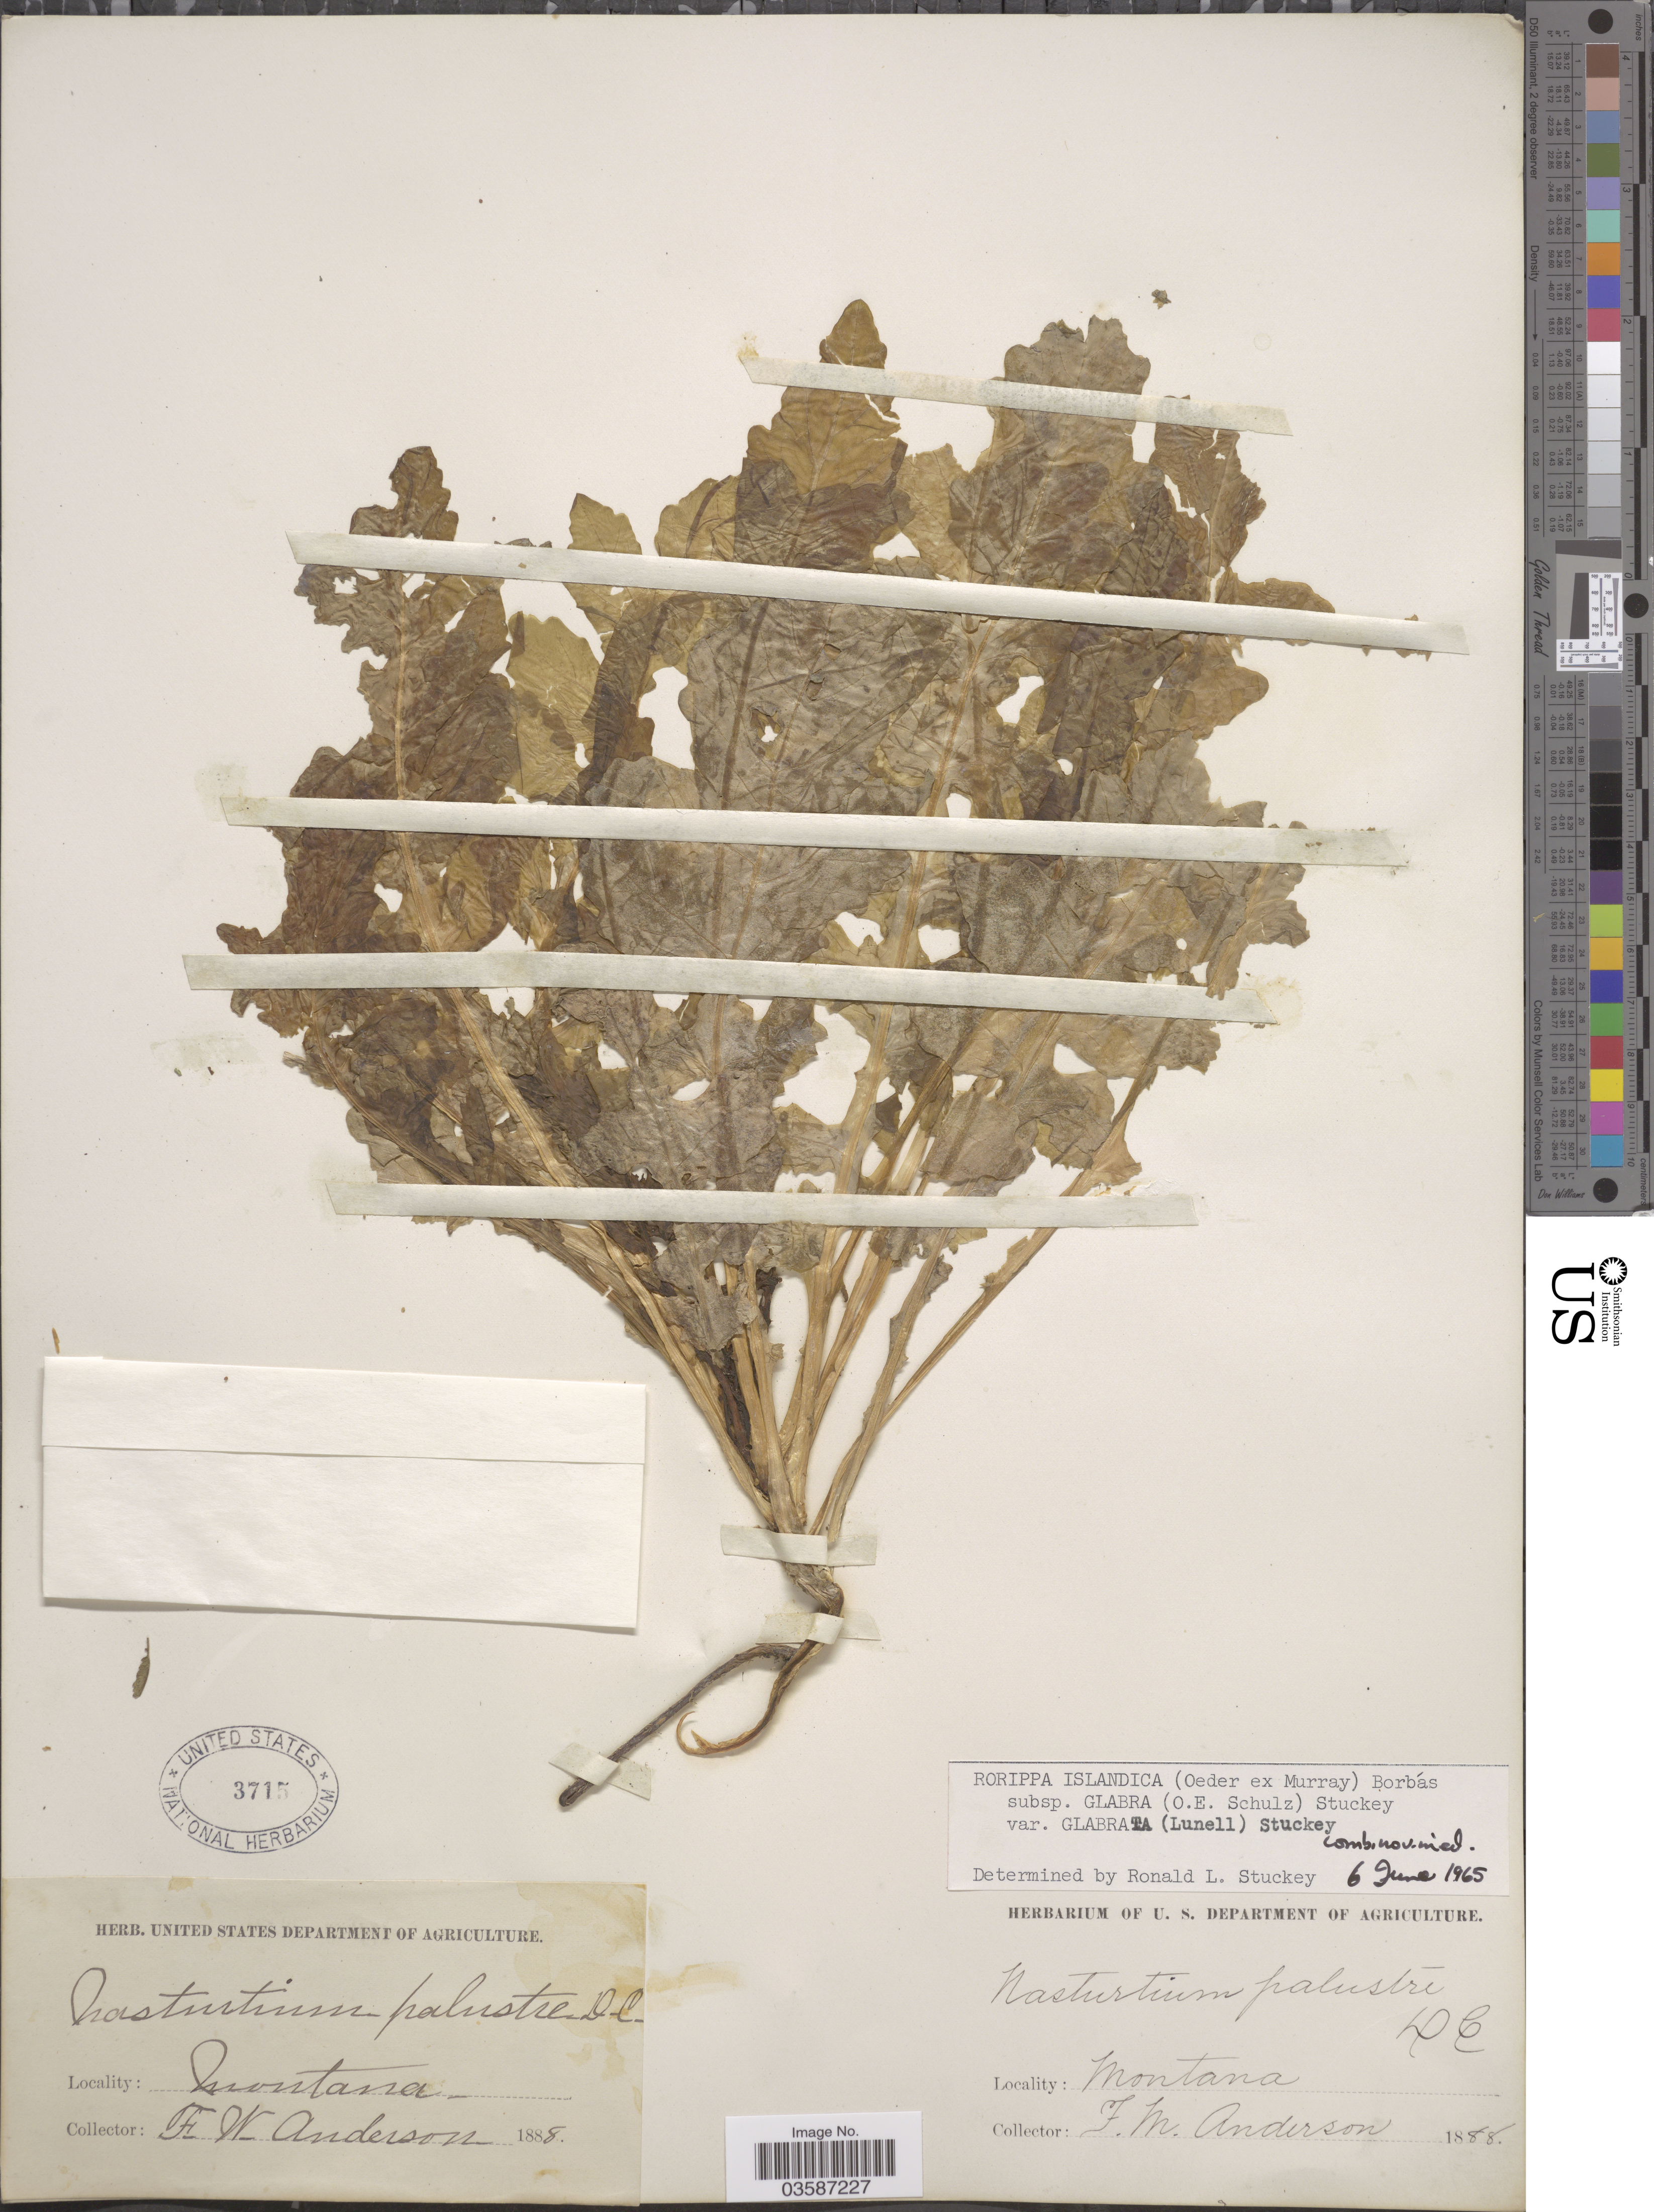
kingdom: Plantae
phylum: Tracheophyta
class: Magnoliopsida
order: Brassicales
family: Brassicaceae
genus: Rorippa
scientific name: Rorippa islandica var. glabrata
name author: (Lunell) Butters & Abbe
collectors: F. W. Anderson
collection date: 1888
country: United States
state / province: Montana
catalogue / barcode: US 3715